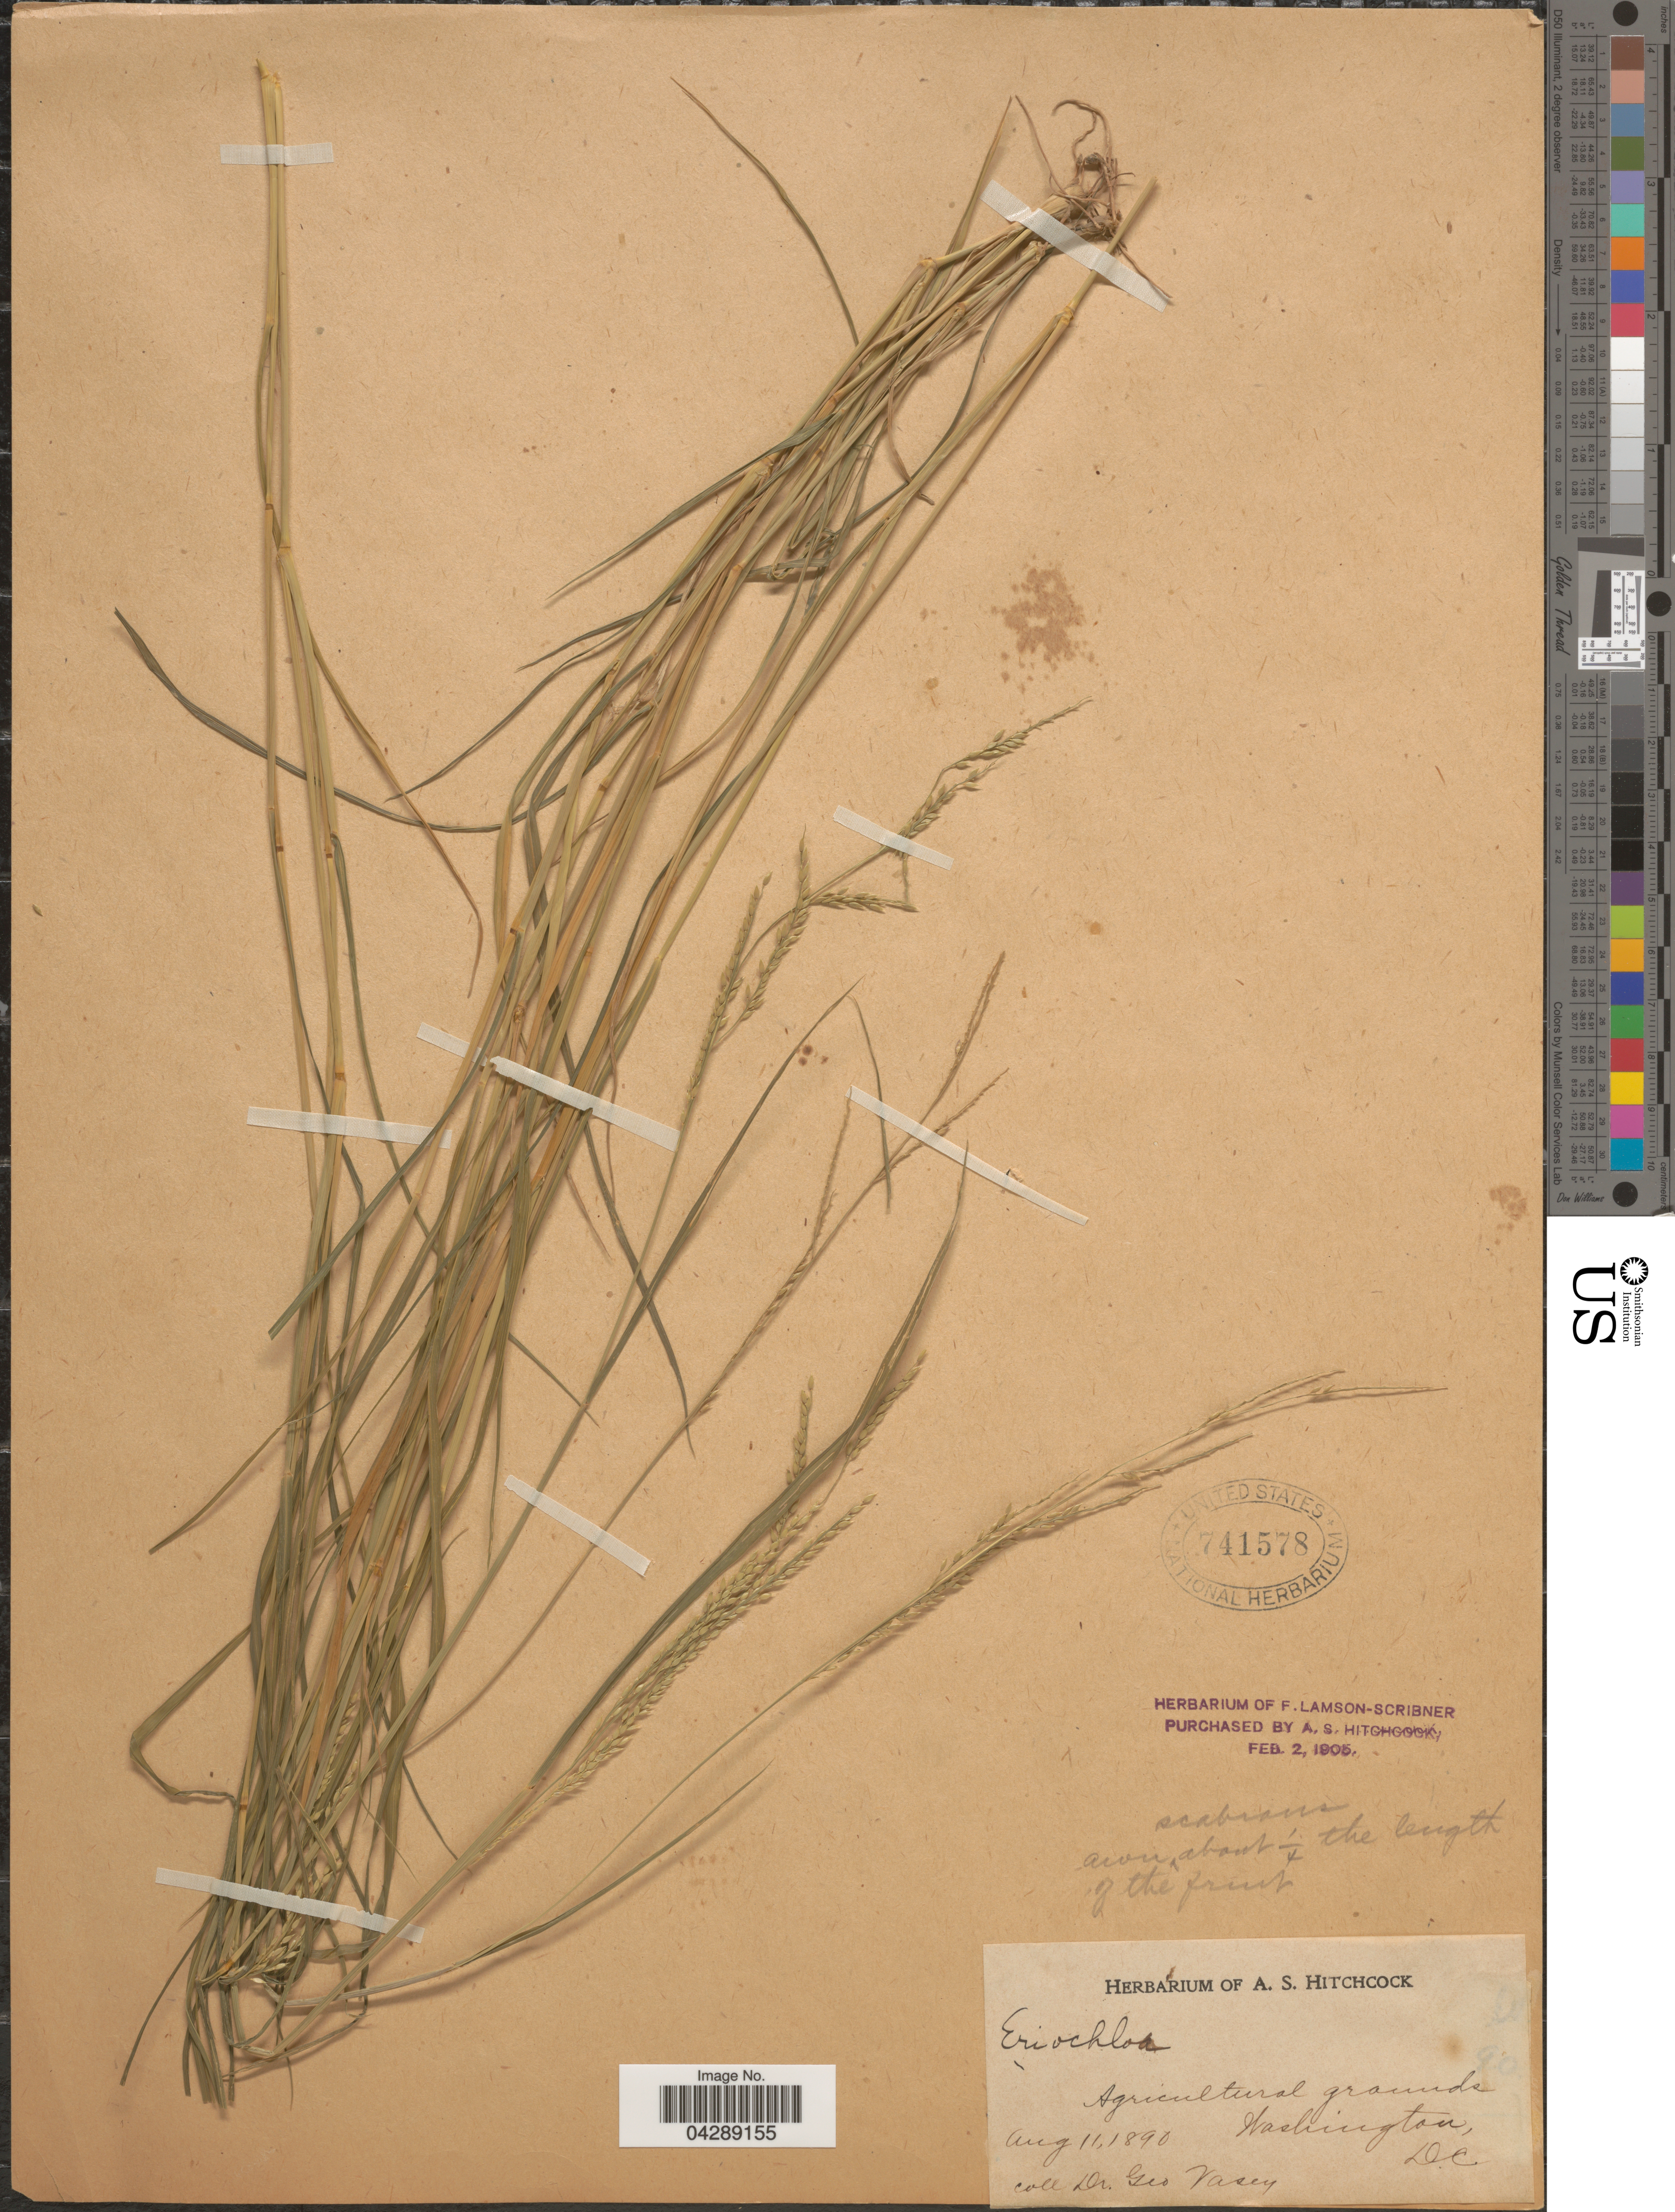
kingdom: Plantae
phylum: Tracheophyta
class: Liliopsida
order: Poales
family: Poaceae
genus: Eriochloa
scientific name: Eriochloa procera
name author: (Retz.) C.E. Hubb.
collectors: G. Vasey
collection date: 1890-08-11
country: United States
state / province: District of Columbia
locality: Agricultural grounds.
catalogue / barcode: US 741578